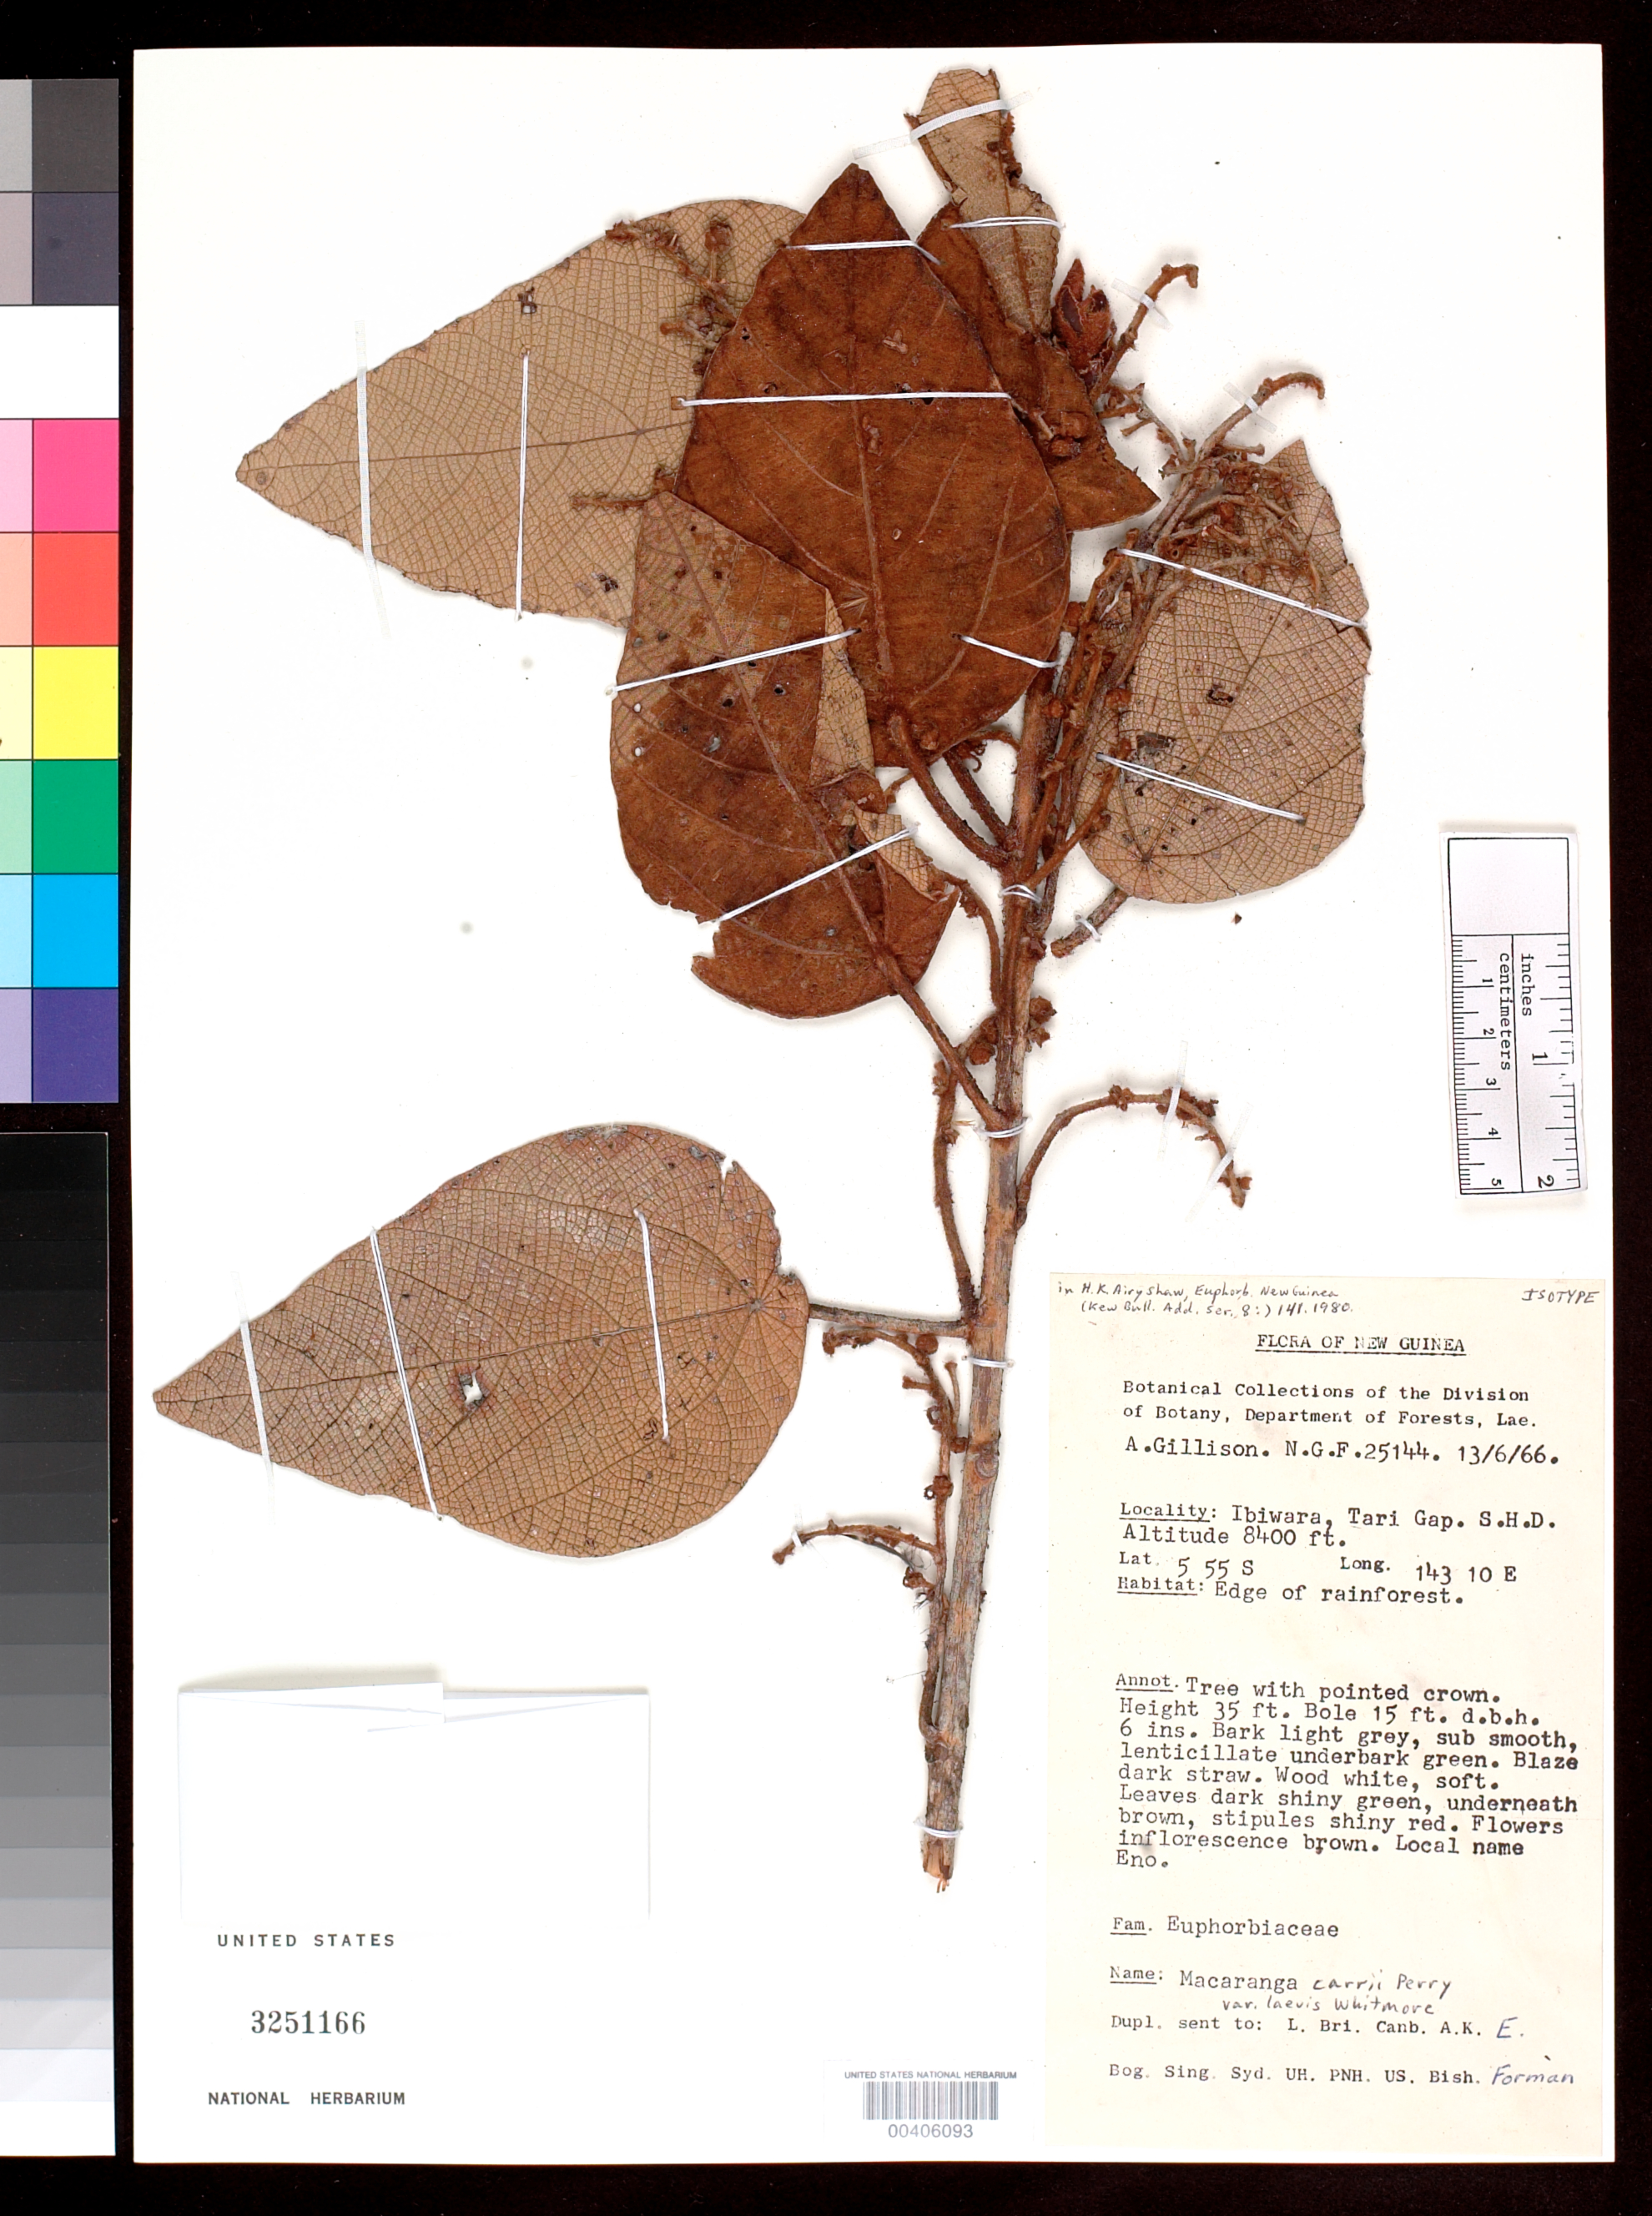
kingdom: Plantae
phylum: Tracheophyta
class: Magnoliopsida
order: Malpighiales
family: Euphorbiaceae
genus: Macaranga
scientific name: Macaranga carrii var. laevis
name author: Whitmore in Airy Shaw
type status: Isotype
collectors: A. Gillison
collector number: NGF 25144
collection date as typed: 16 Jun 1966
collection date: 1966-06-16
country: Papua New Guinea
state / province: Southern Highlands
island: New Guinea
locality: Ibiwara, Tari Gap.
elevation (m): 2560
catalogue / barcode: US 3251166